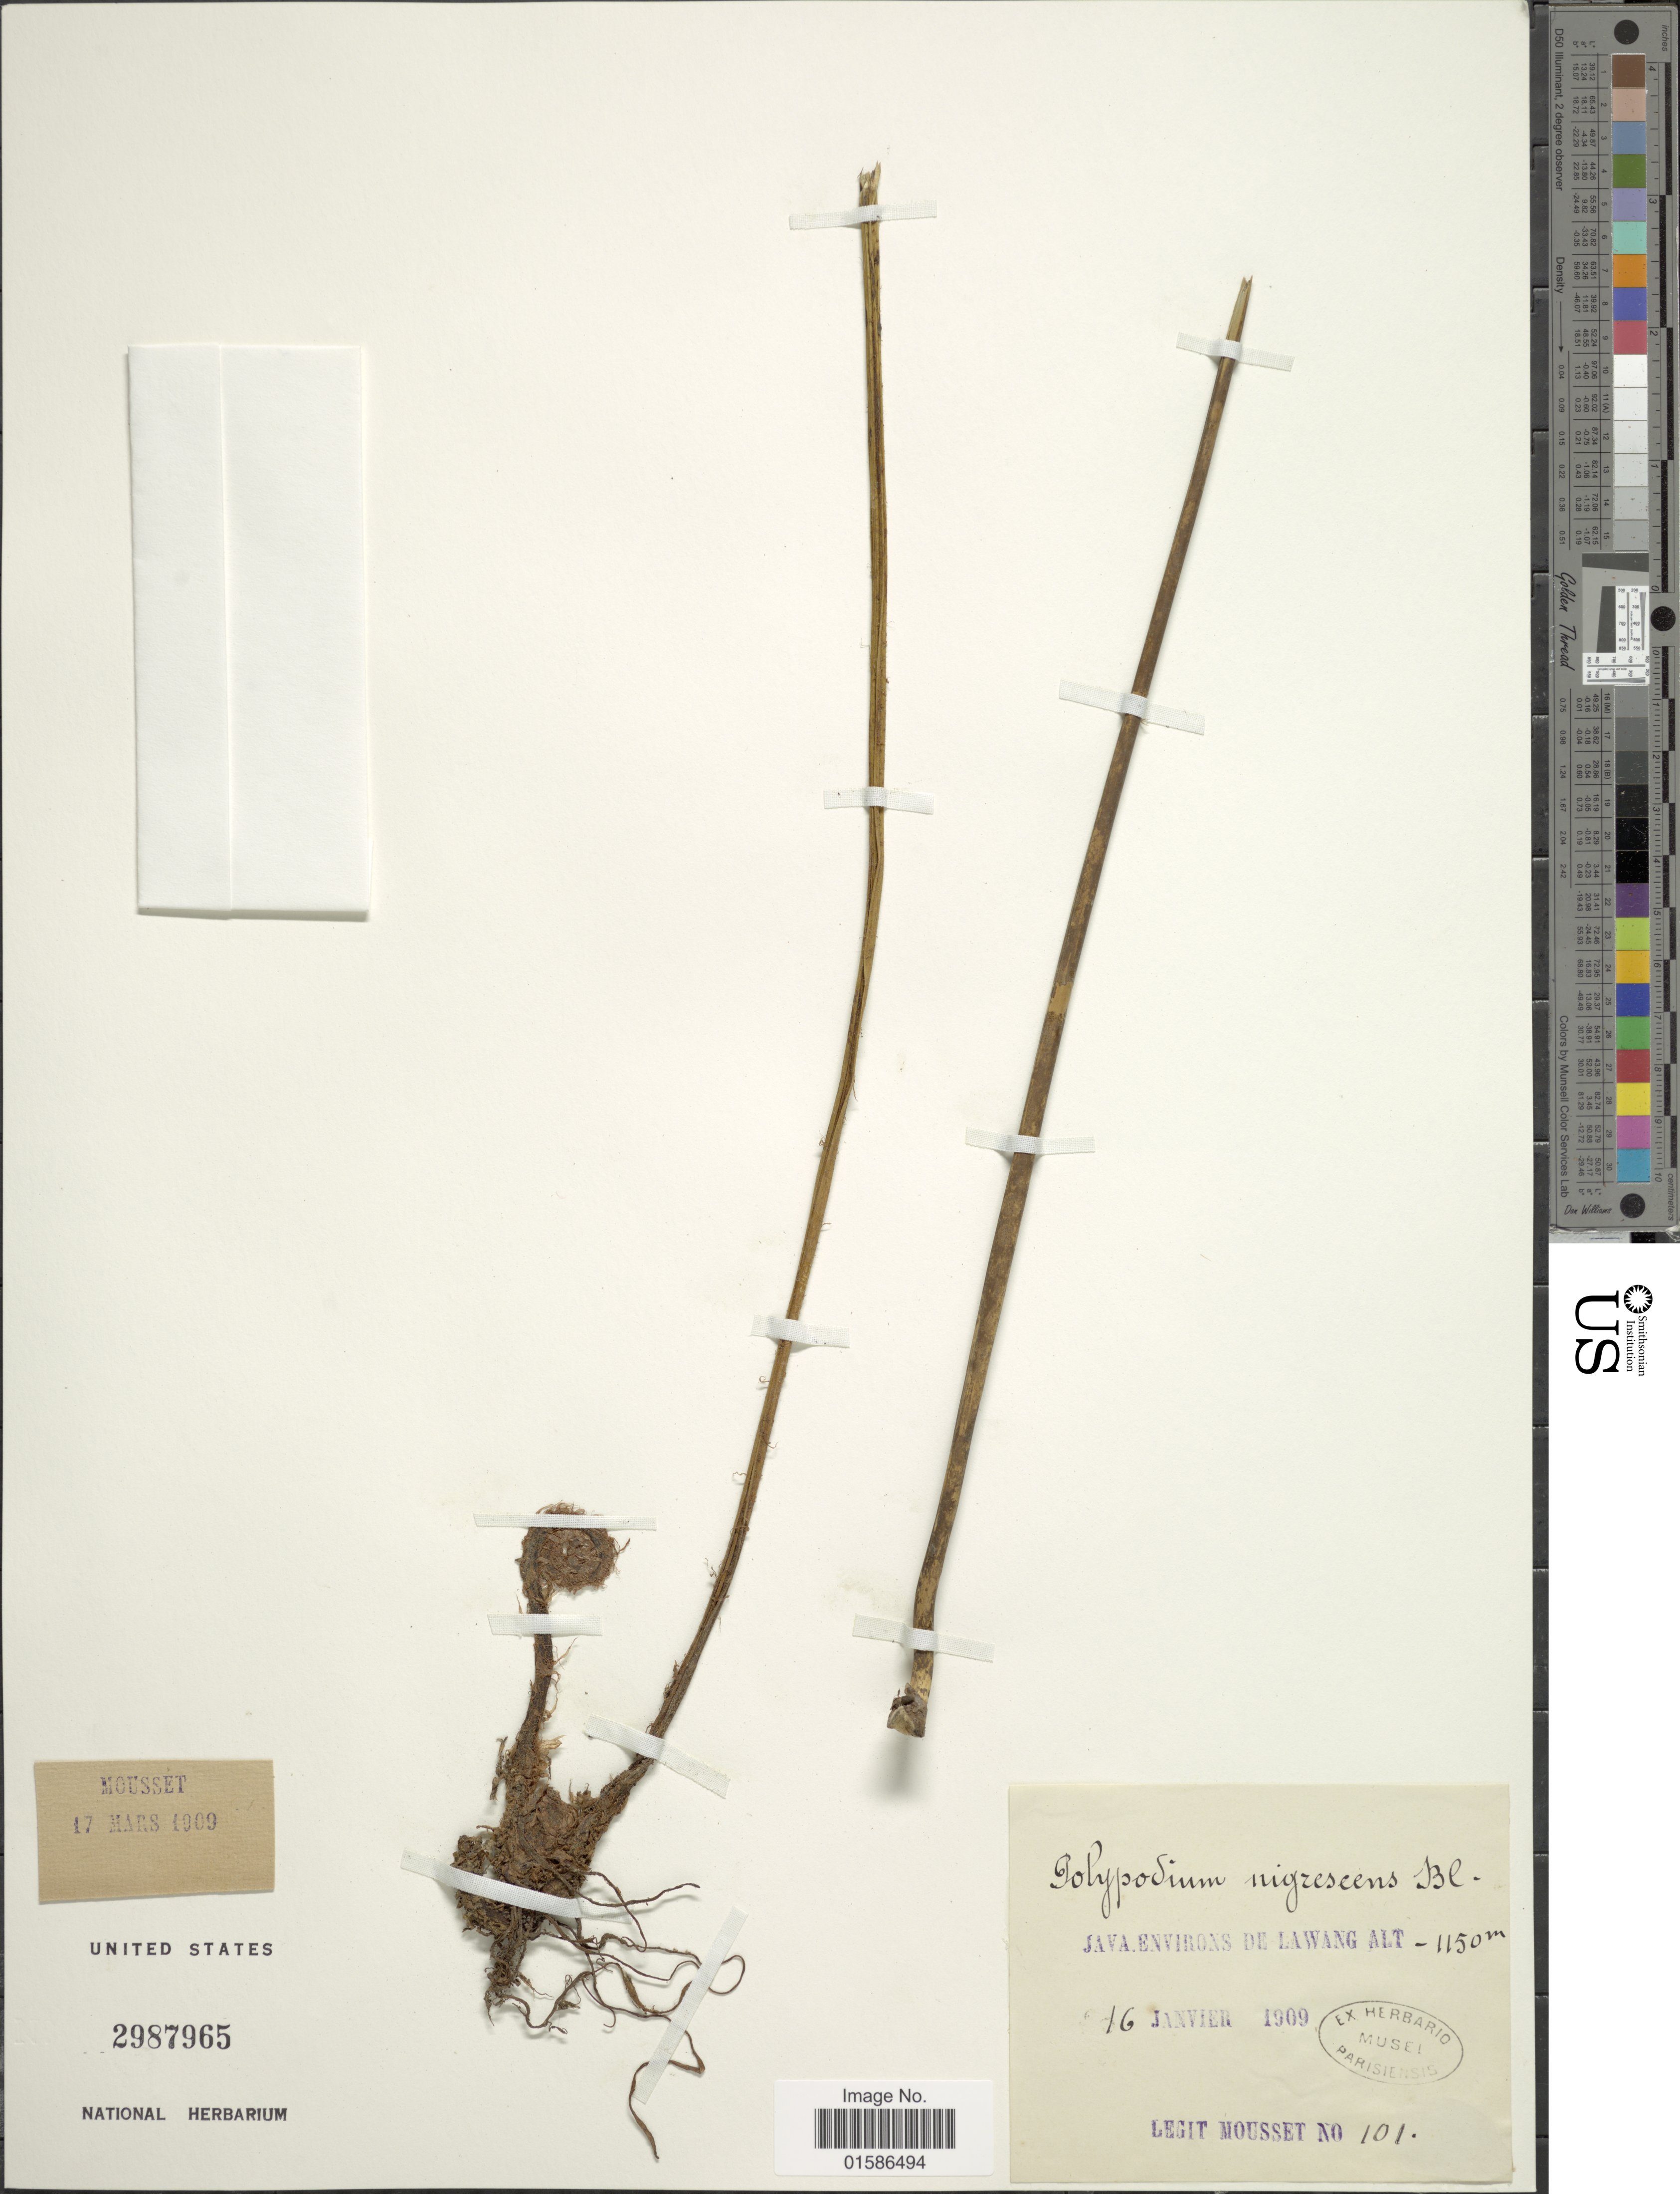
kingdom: Plantae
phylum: Tracheophyta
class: Polypodiopsida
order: Polypodiales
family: Polypodiaceae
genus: Microsorum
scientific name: Microsorum membranifolium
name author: (R. Br.) Ching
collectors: Mousset, --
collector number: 101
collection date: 1909-01-16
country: Indonesia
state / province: Java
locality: Java environs de Lawang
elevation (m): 1150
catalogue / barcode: US 2987965